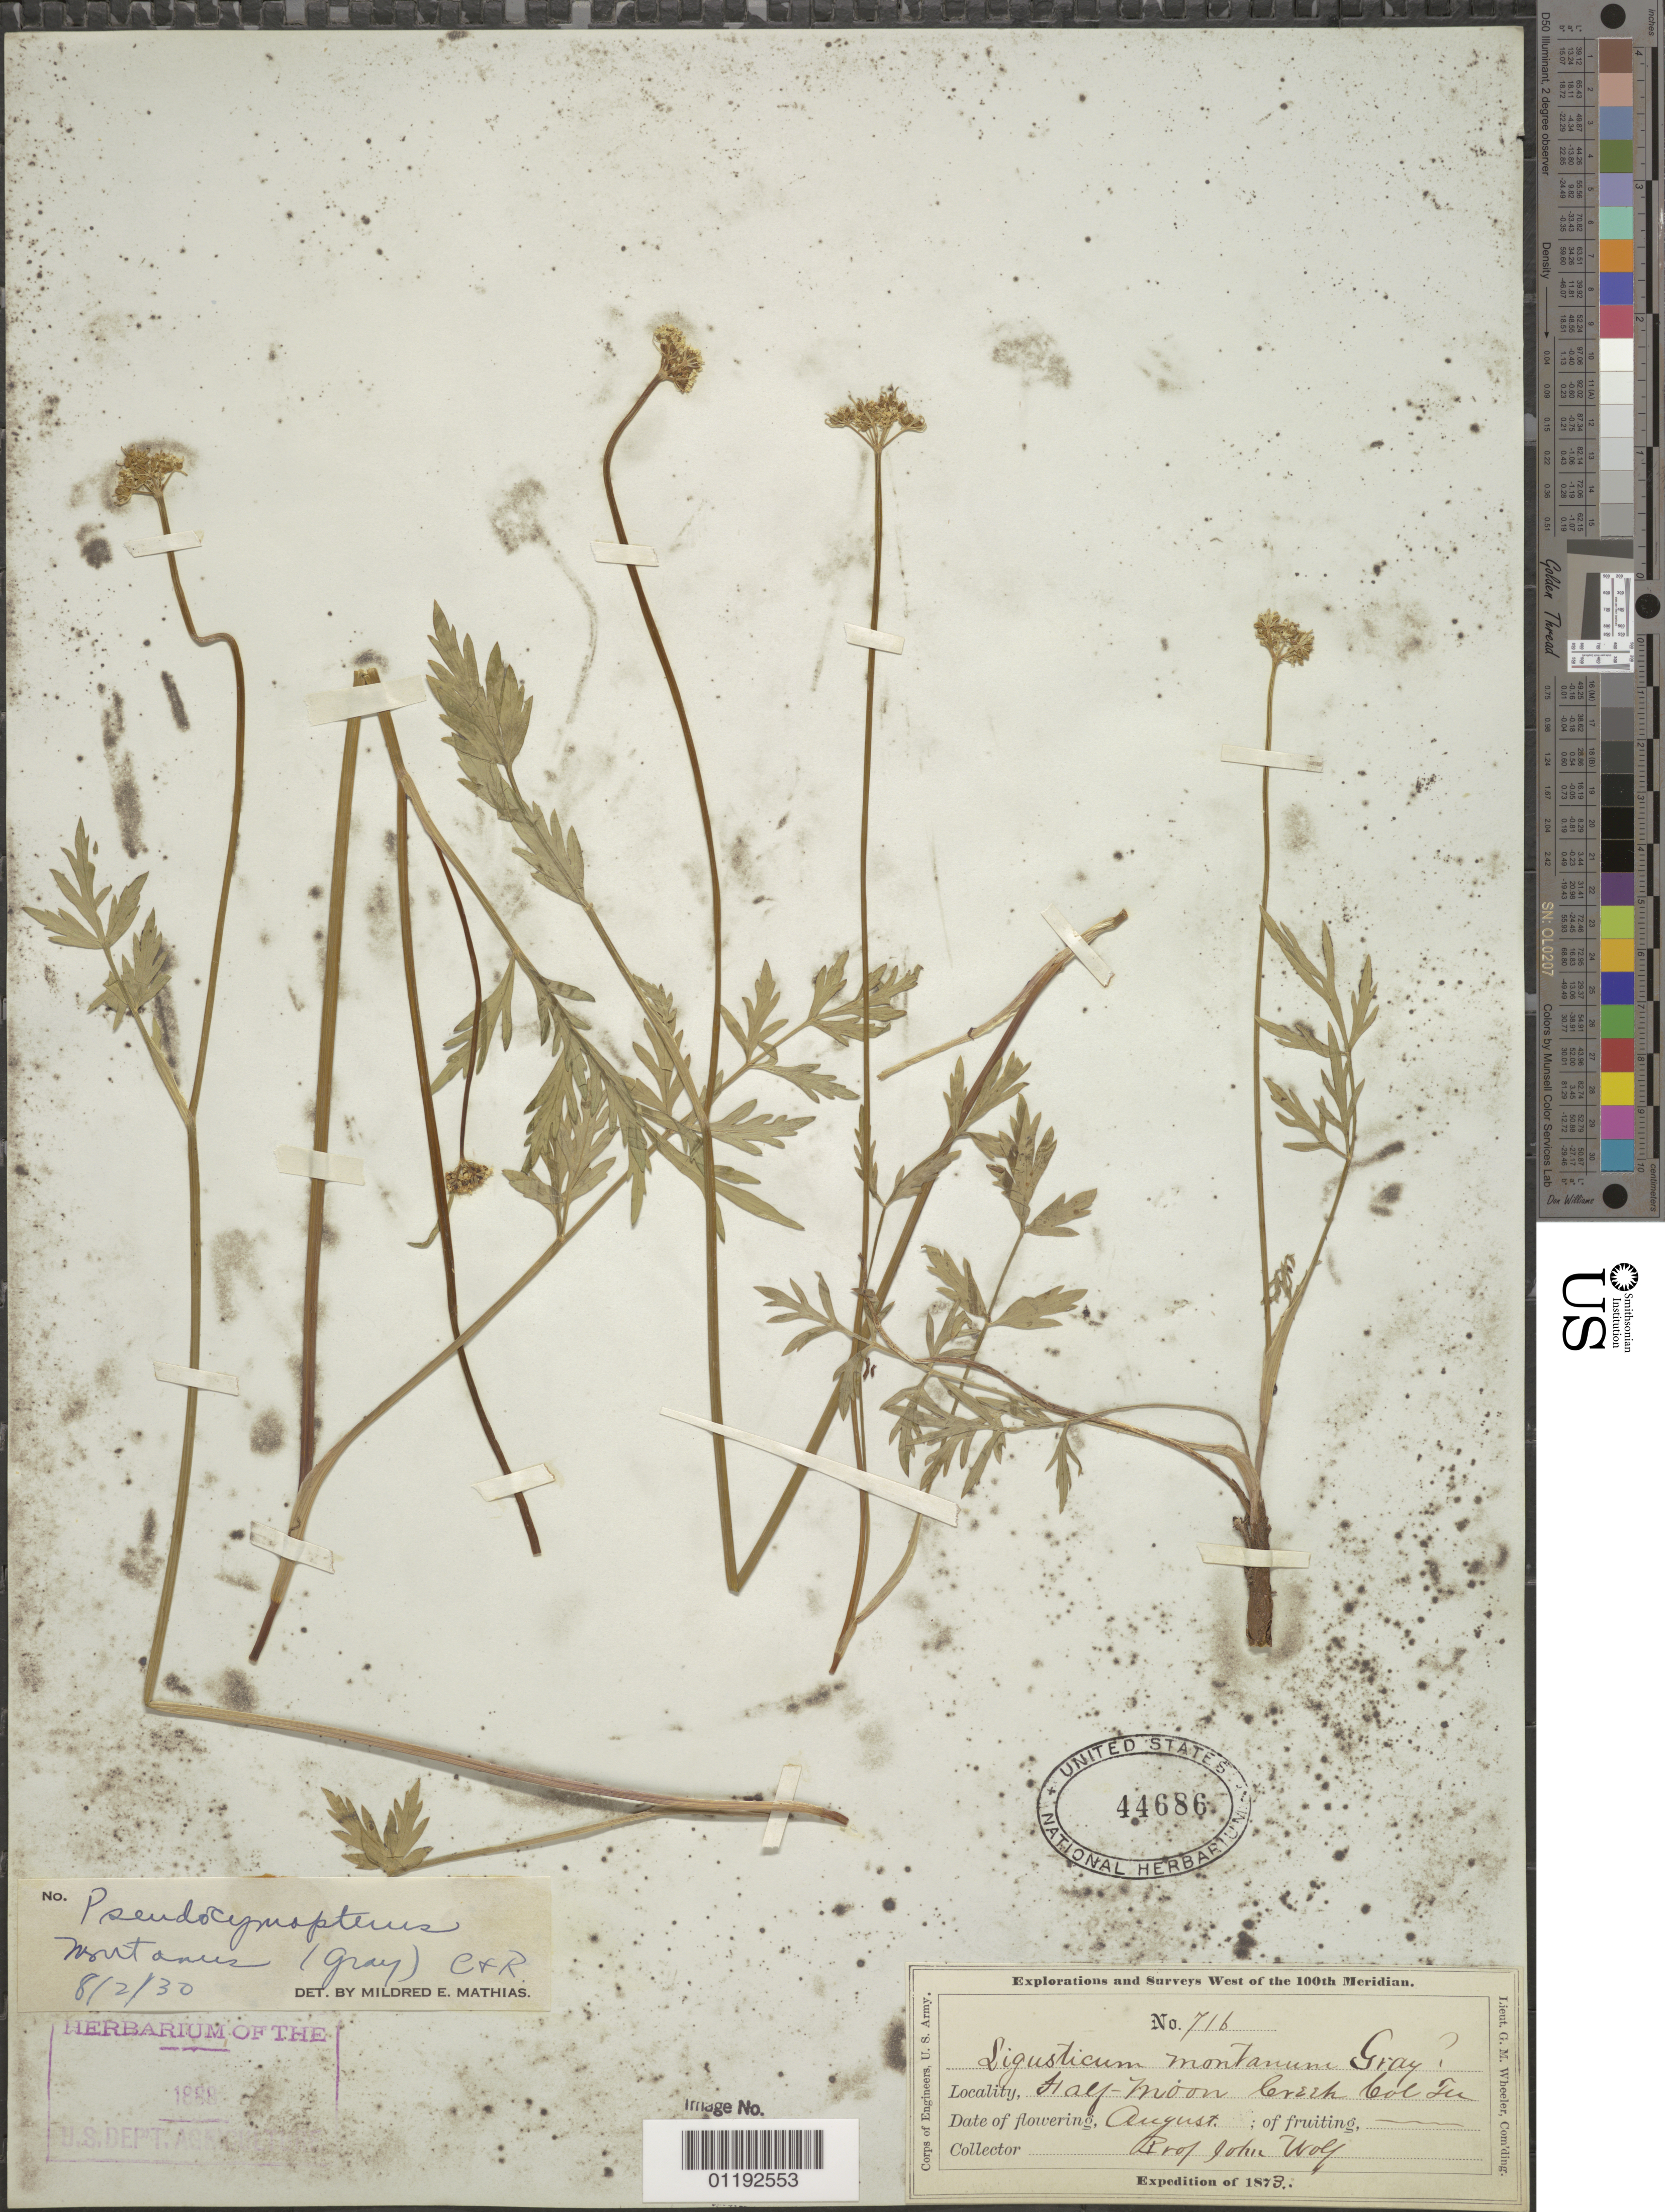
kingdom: Plantae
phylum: Tracheophyta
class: Magnoliopsida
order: Apiales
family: Apiaceae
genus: Pseudocymopterus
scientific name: Pseudocymopterus montanus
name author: (A. Gray) J.M. Coult. & Rose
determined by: Mathias, M. E.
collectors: J. Wolf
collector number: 716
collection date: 1873-08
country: United States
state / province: Colorado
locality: Half Moon Creek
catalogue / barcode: US 44686